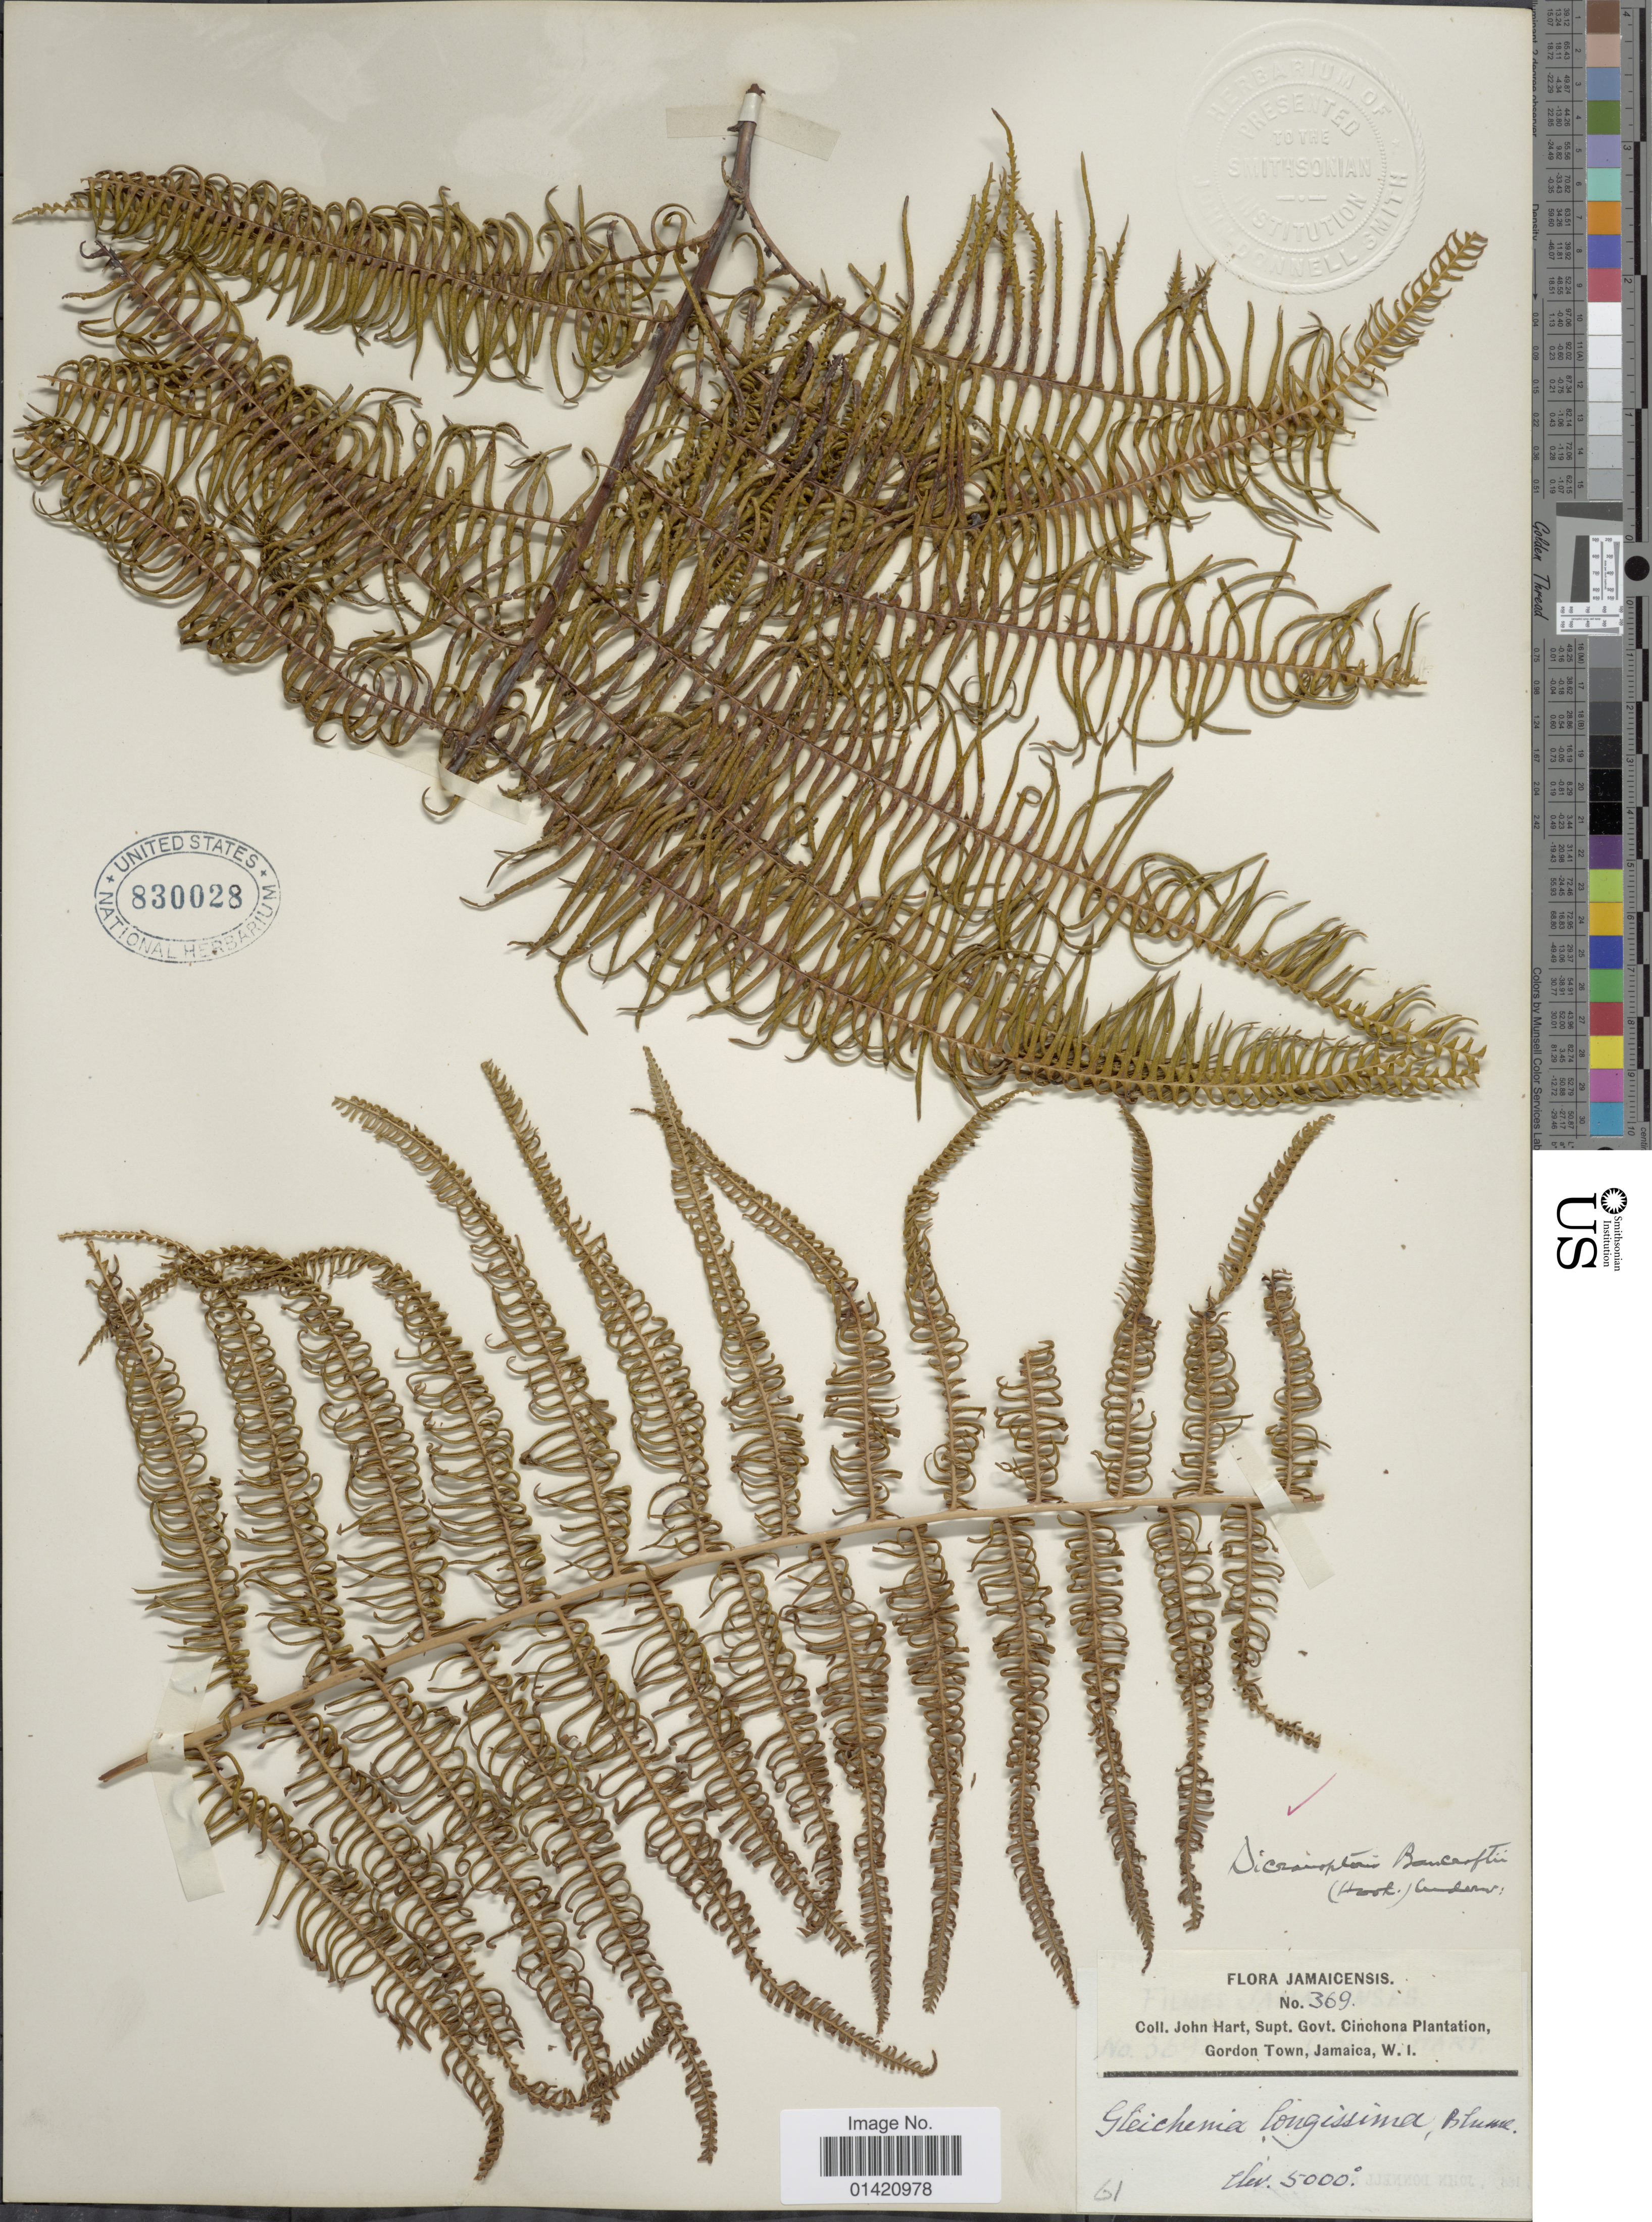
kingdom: Plantae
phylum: Tracheophyta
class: Polypodiopsida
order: Gleicheniales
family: Gleicheniaceae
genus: Diplopterygium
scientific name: Diplopterygium bancroftii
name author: (Hook.) A.R. Sm.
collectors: J. H. Hart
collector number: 369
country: Jamaica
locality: Supt. Govt. Cinchona Plantation, Gordon Town. W.I.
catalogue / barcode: US 830028